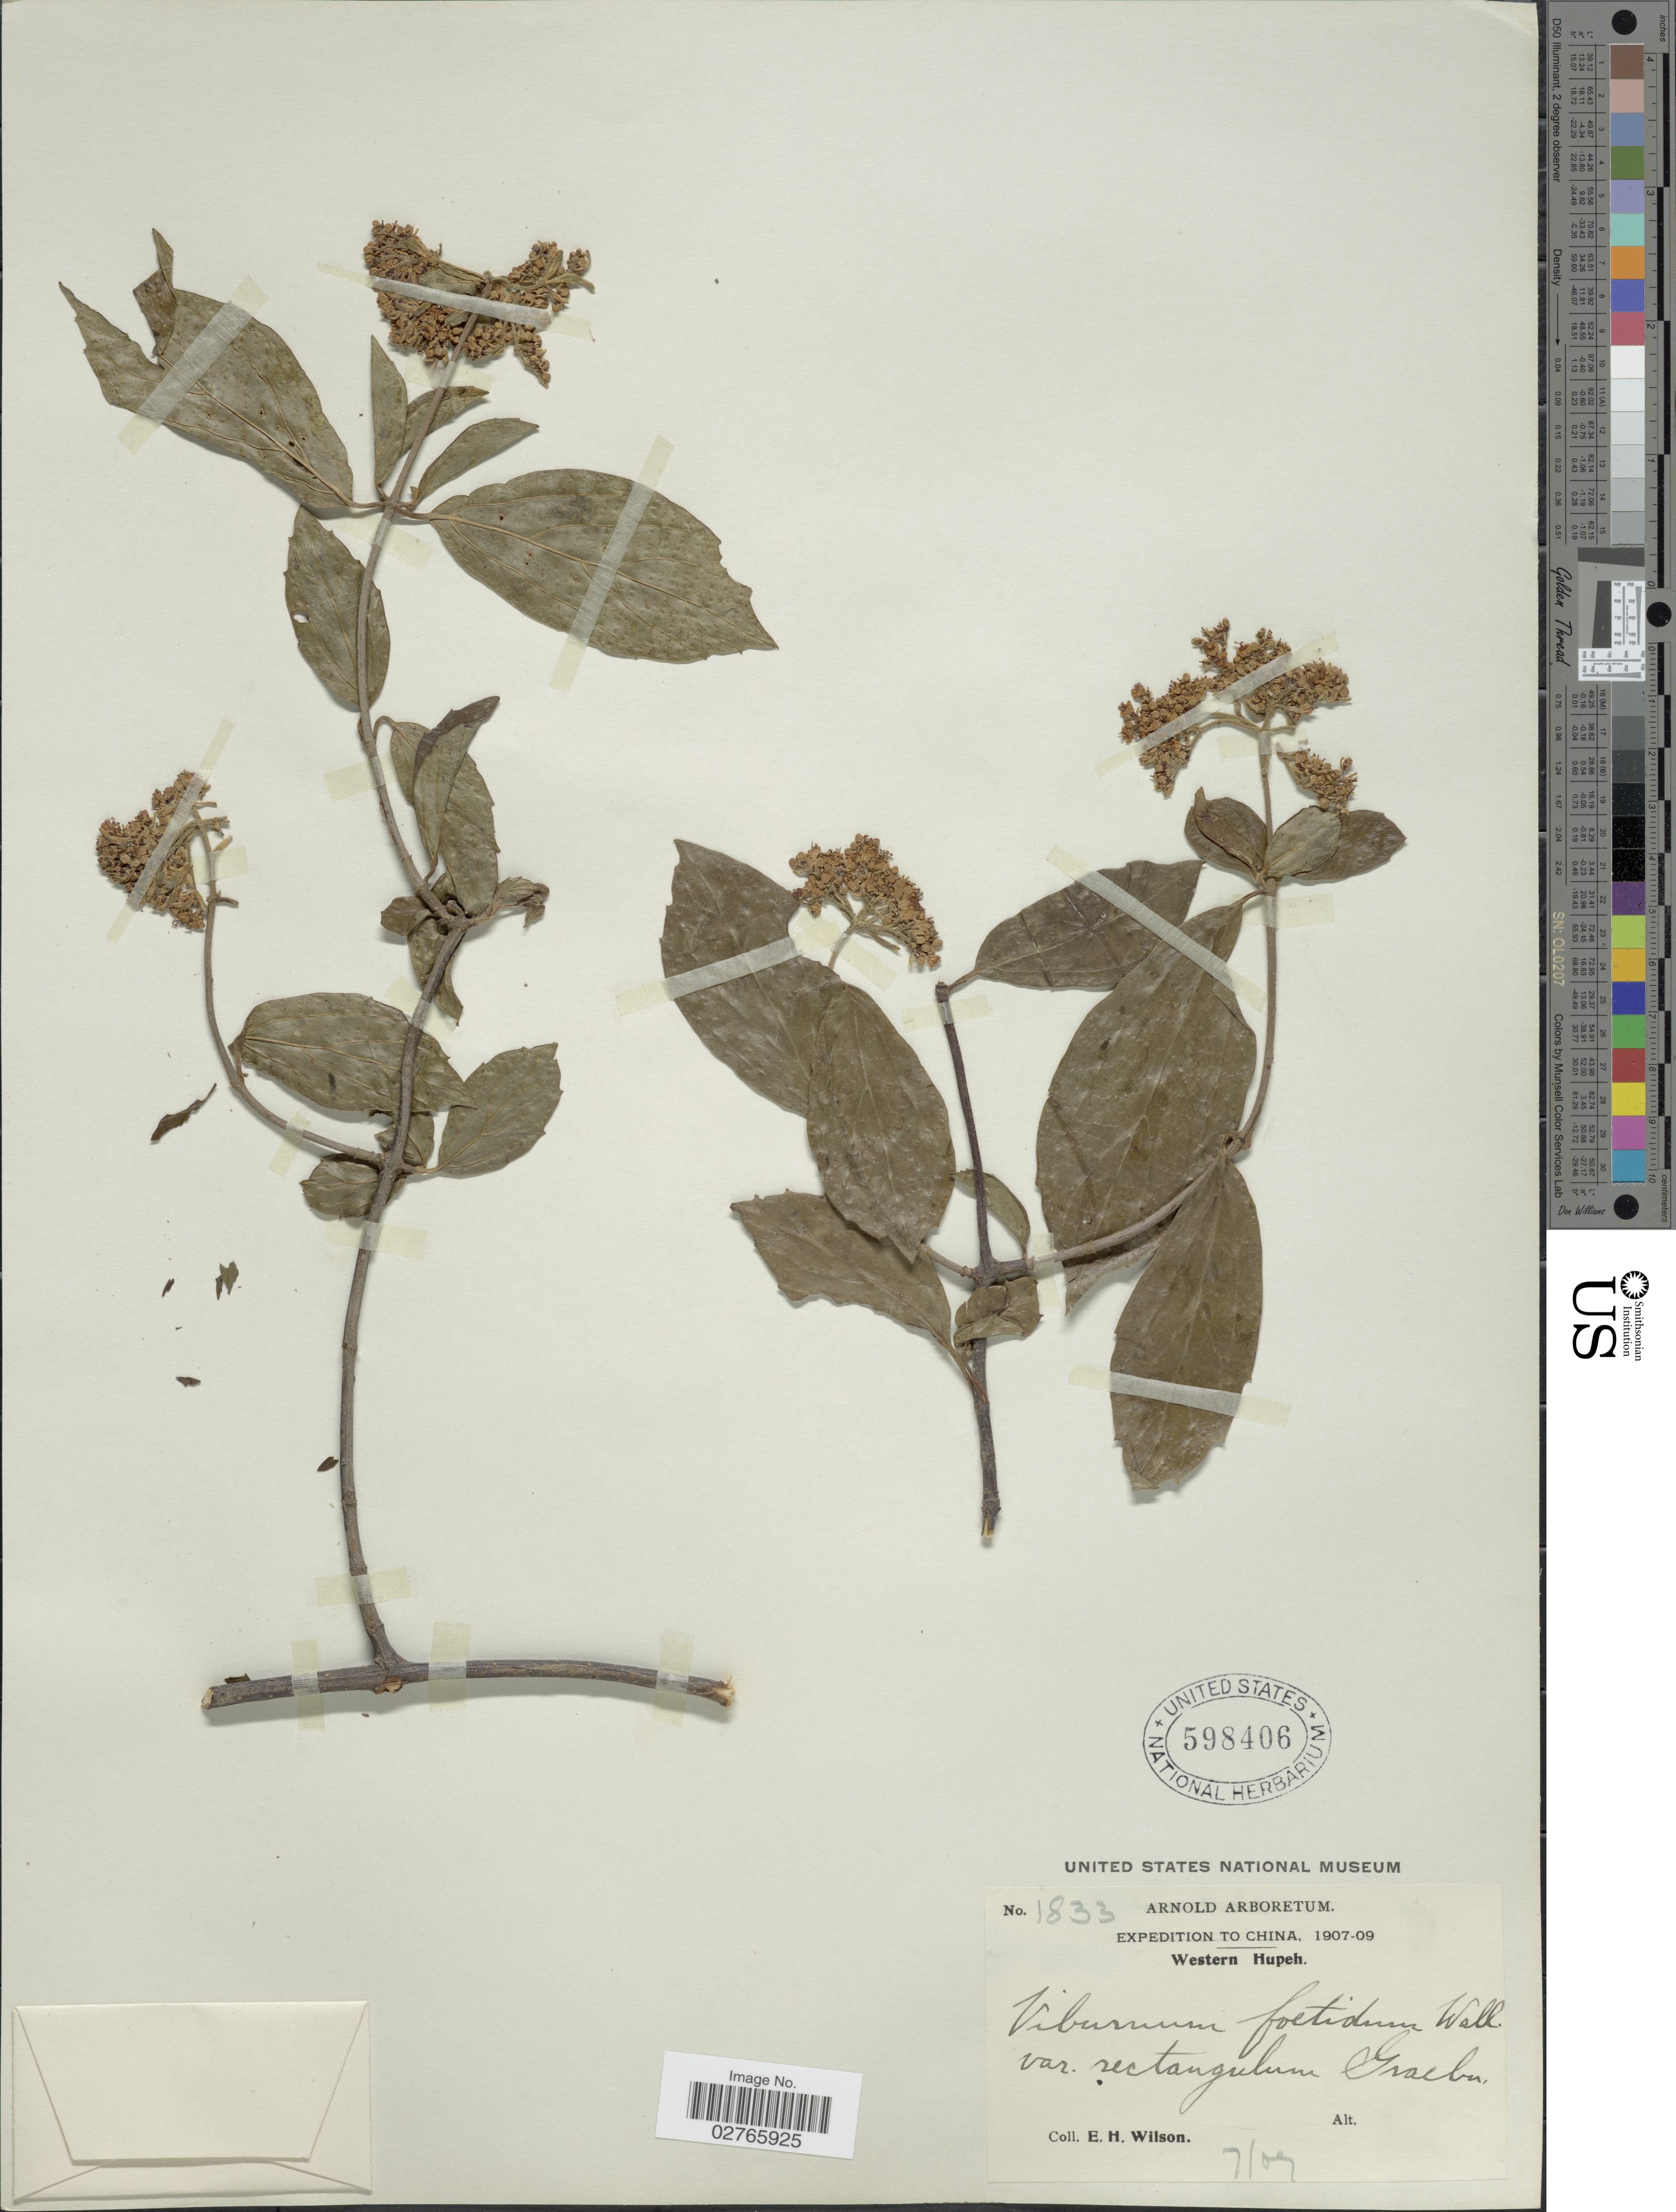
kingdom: Plantae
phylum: Tracheophyta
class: Magnoliopsida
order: Dipsacales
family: Viburnaceae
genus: Viburnum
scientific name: Viburnum foetidum var. rectangulatum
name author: Rehder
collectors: E. Wilson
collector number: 1833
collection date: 1907-07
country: China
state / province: Hubei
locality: Western Hupeh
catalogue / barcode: US 598406